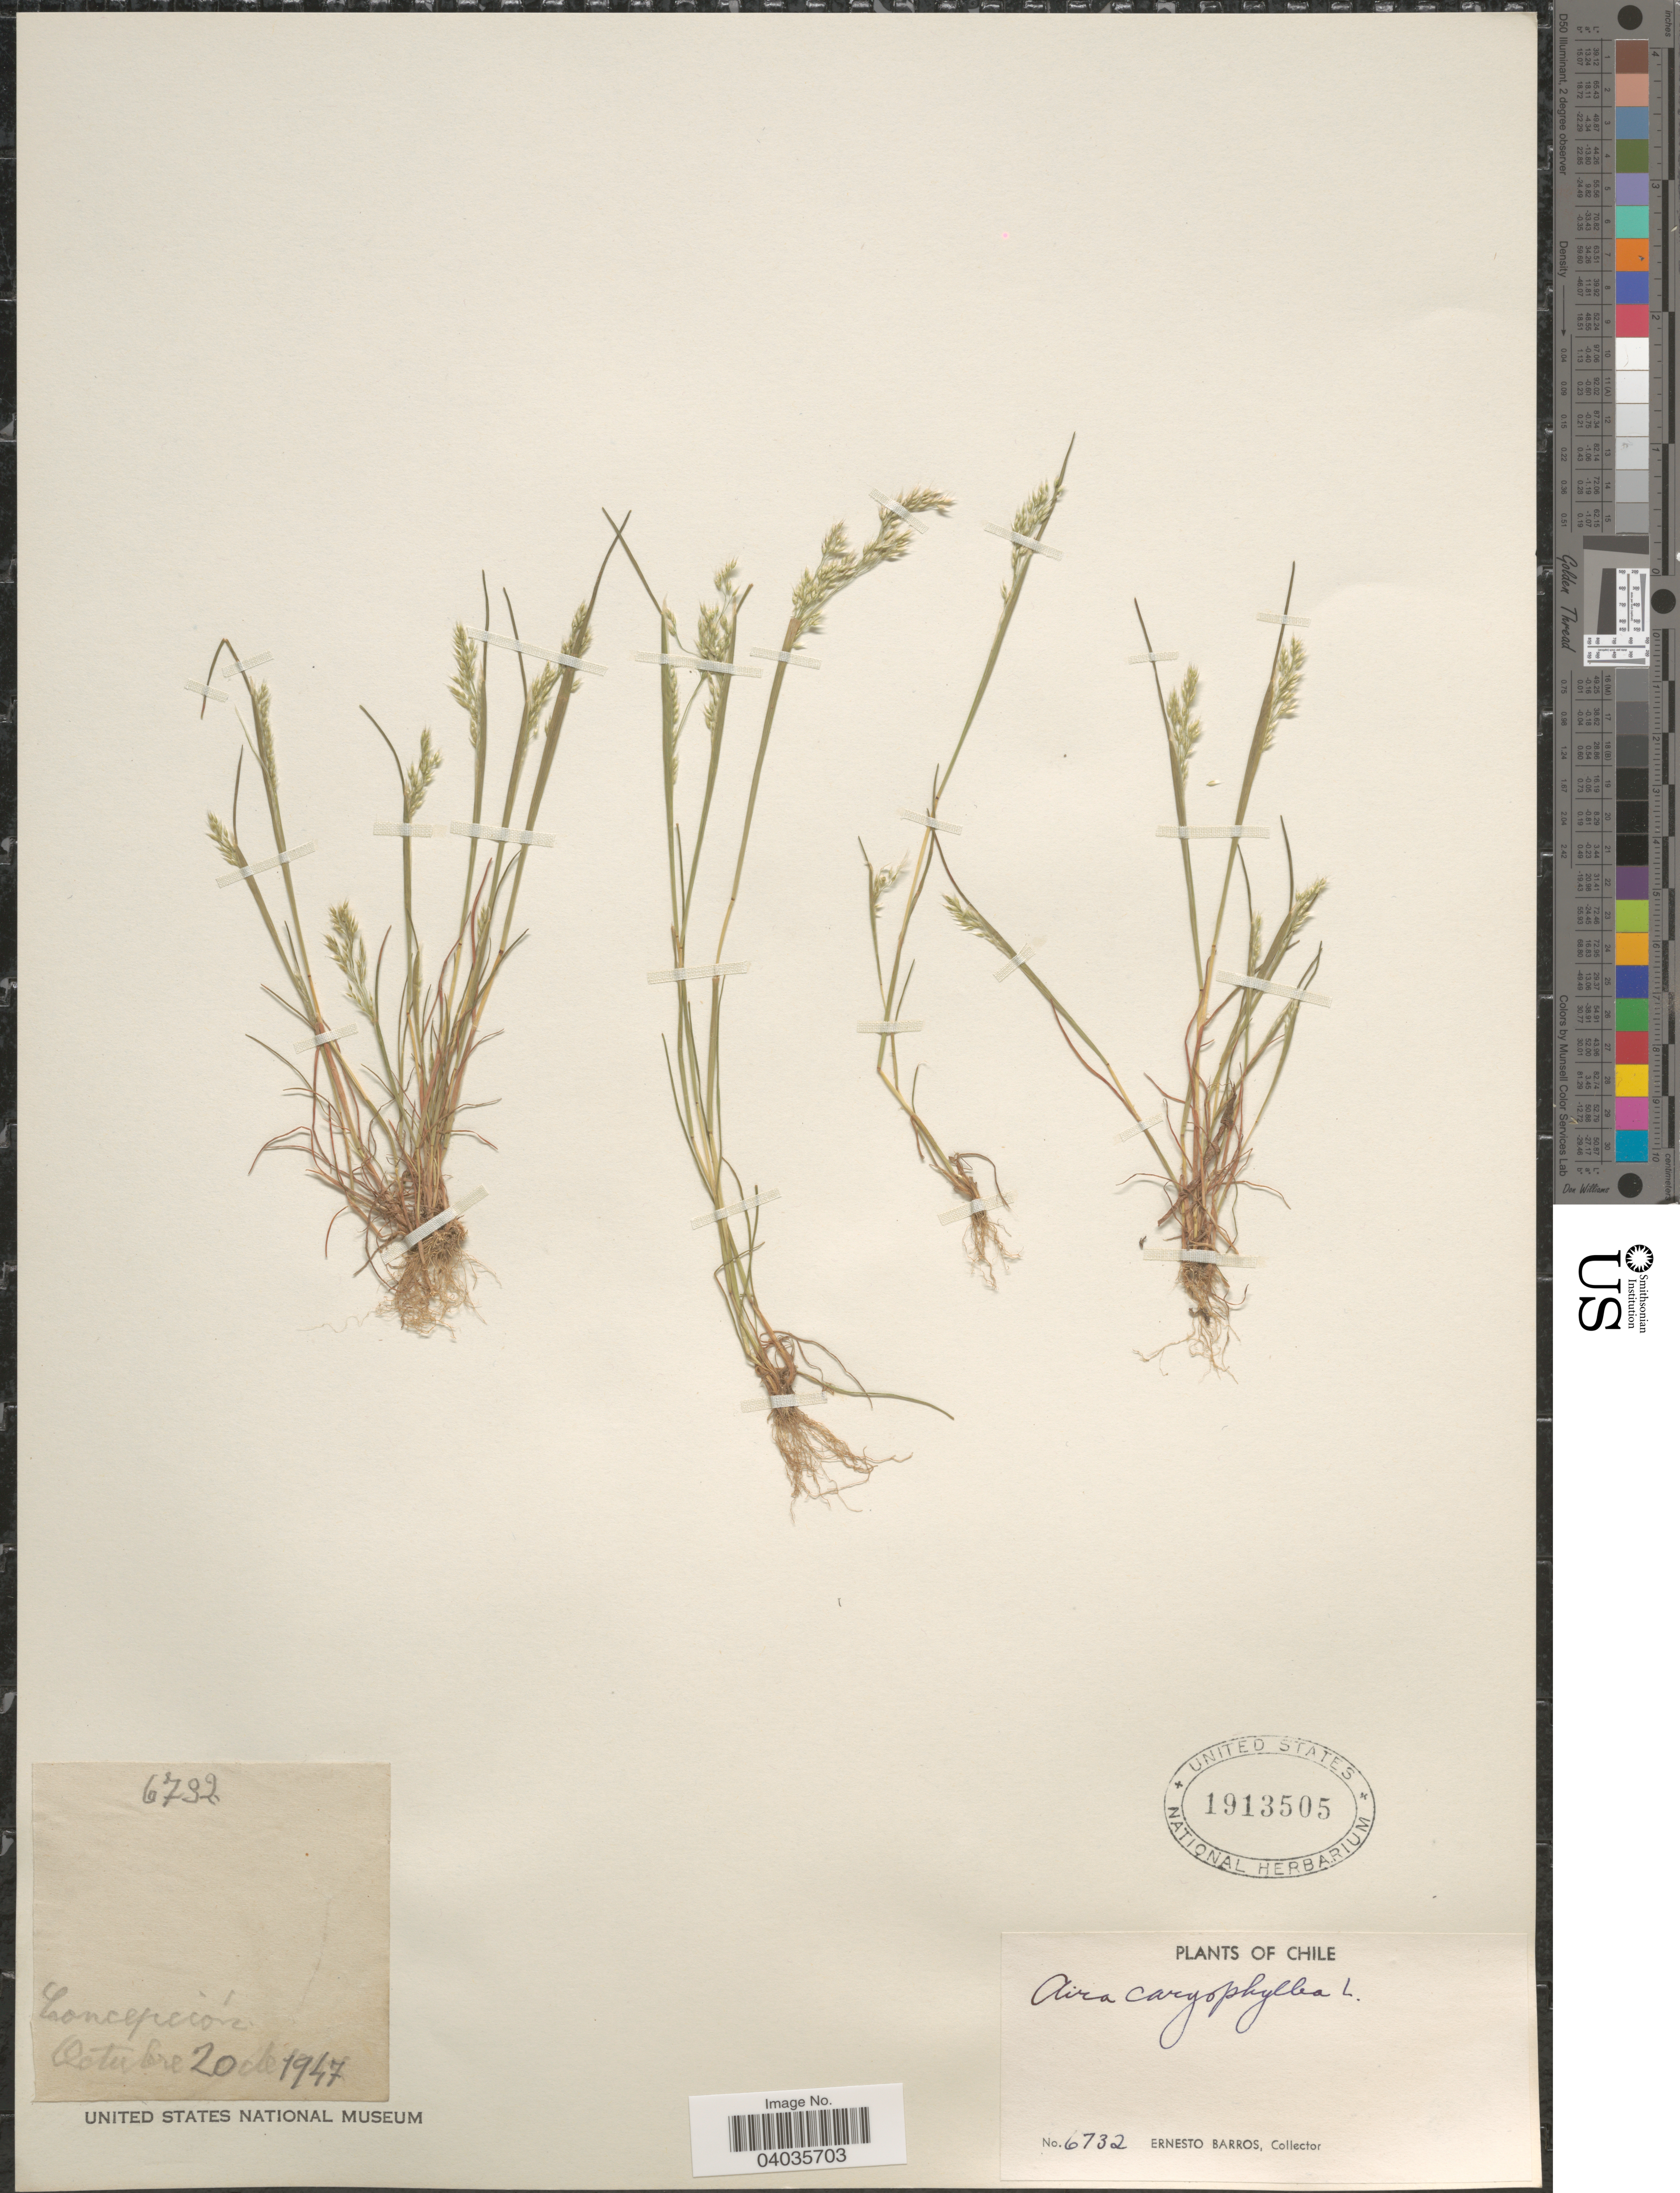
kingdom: Plantae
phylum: Tracheophyta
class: Liliopsida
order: Poales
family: Poaceae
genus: Aira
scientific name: Aira caryophyllea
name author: L.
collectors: E. Barros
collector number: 6732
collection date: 1947-10-20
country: Chile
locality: Concepción.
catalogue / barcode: US 1913505